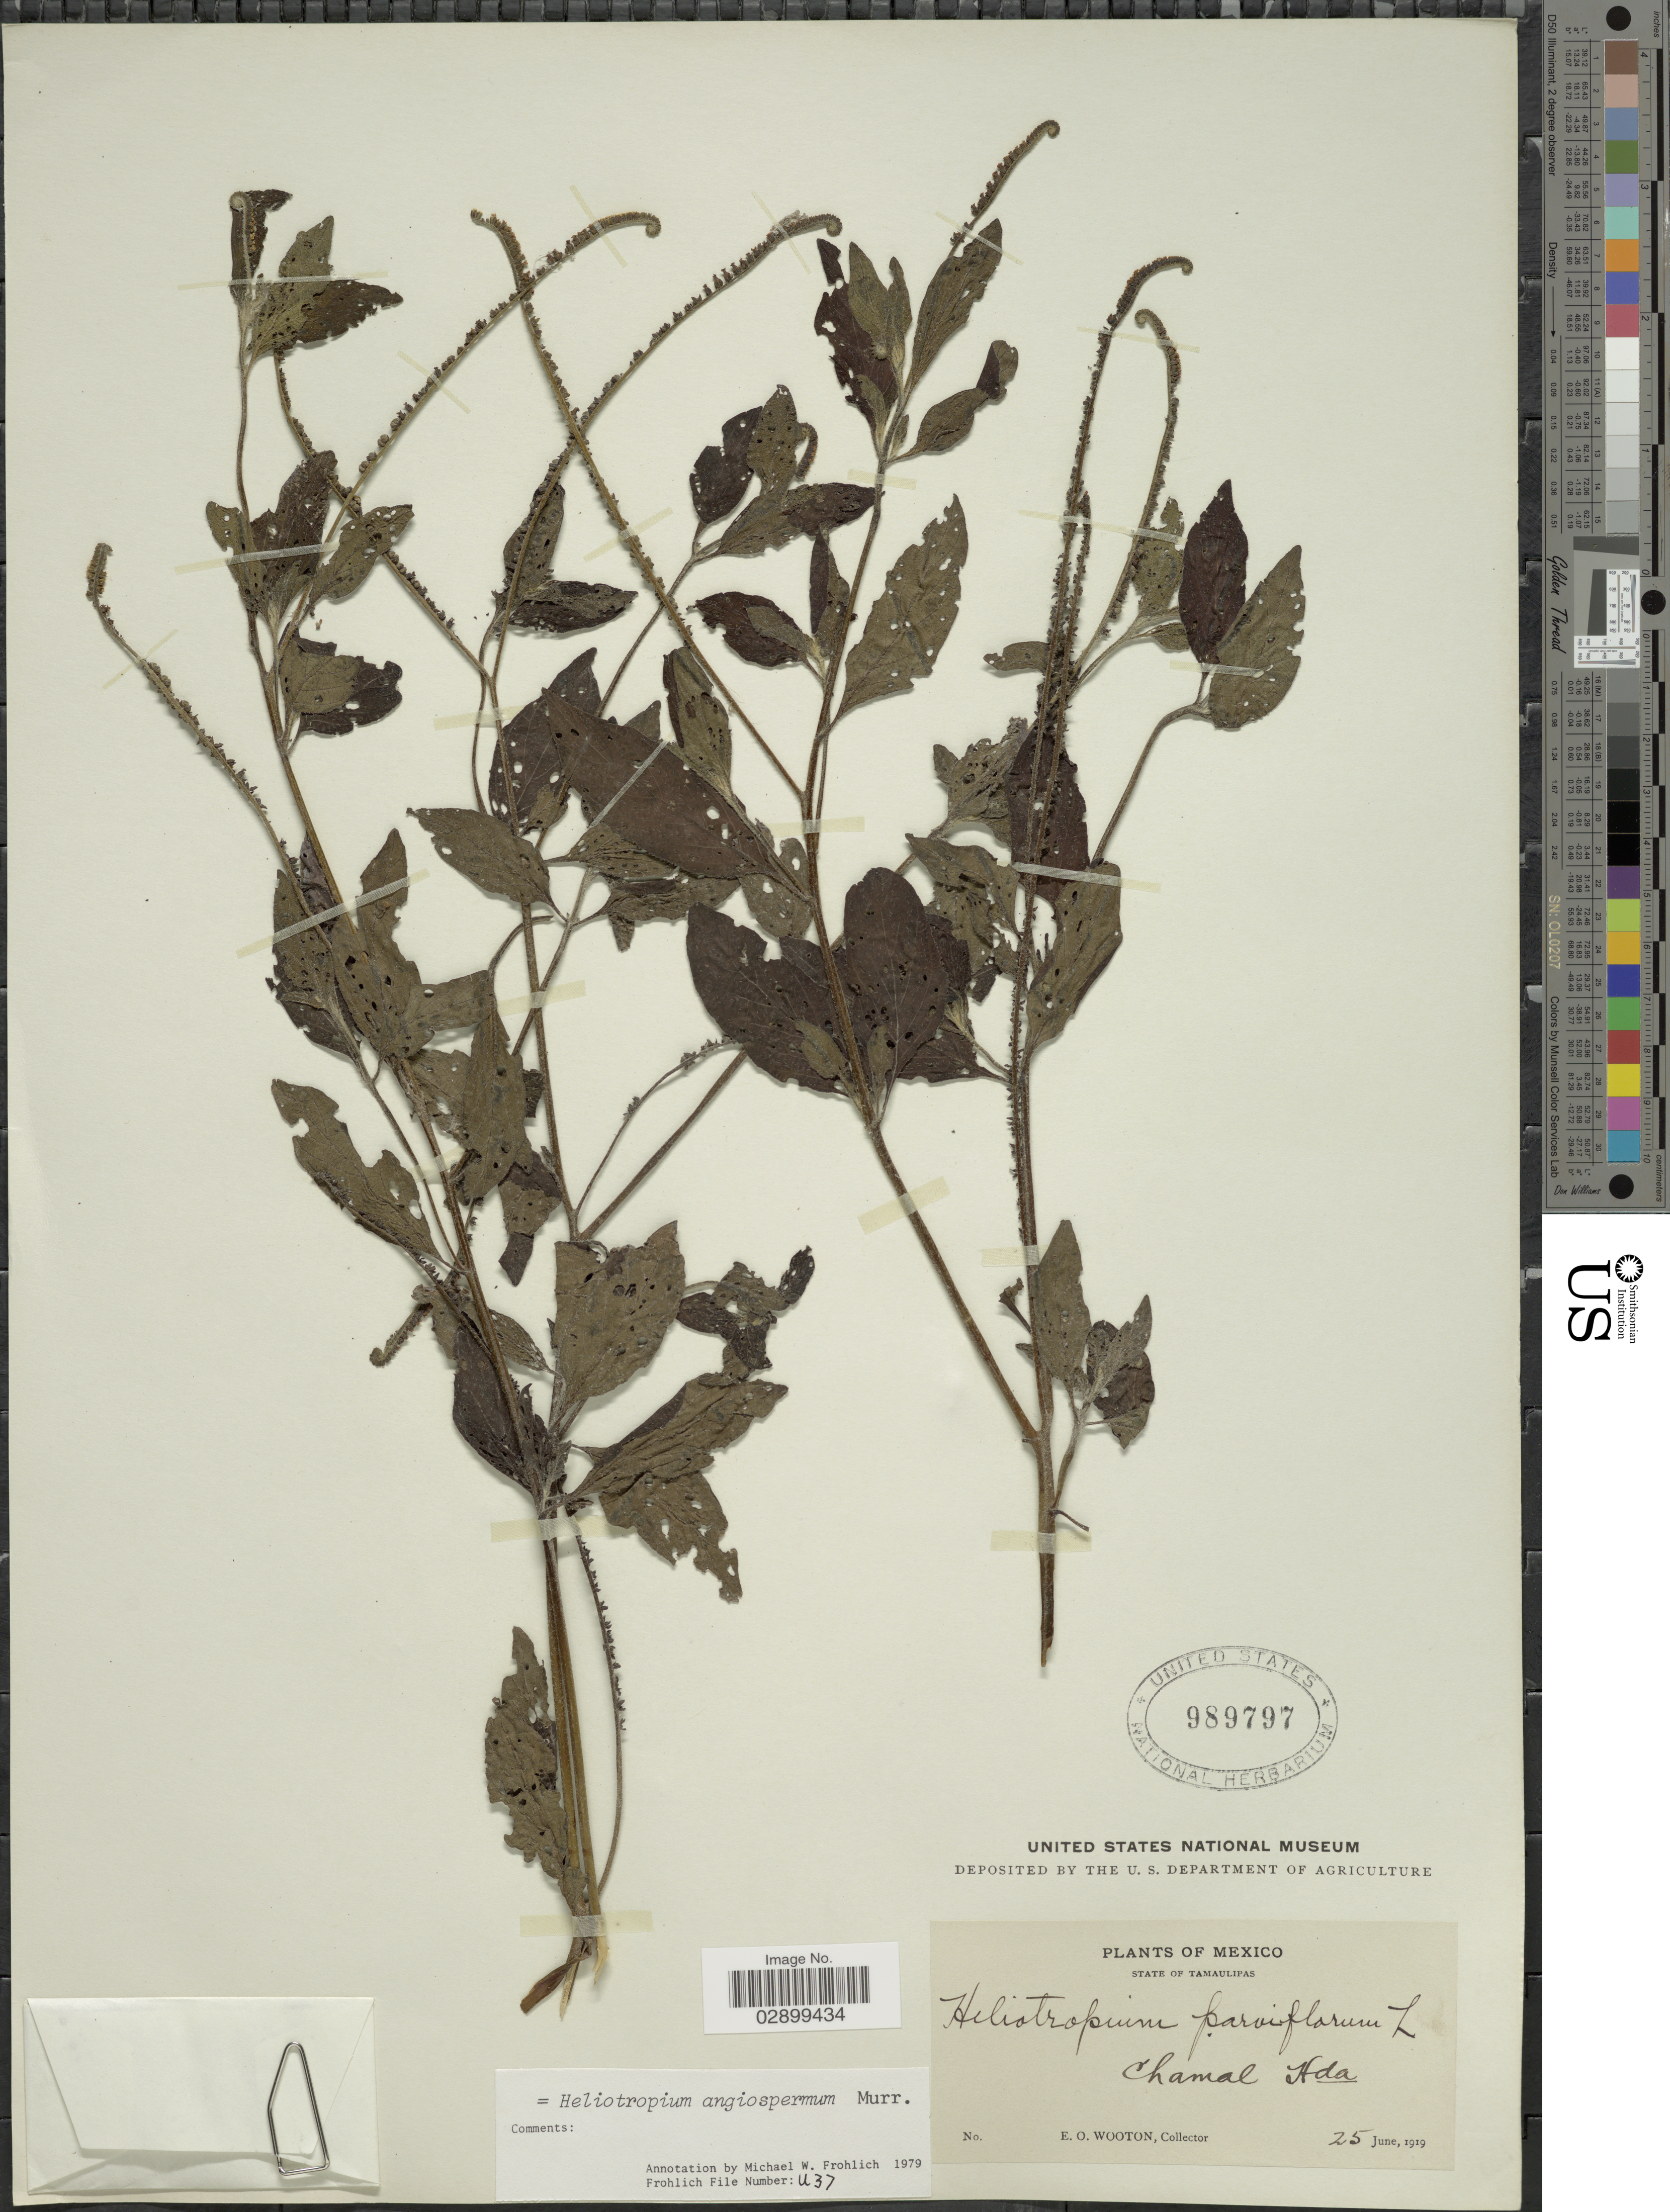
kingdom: Plantae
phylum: Tracheophyta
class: Magnoliopsida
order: Boraginales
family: Heliotropiaceae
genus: Heliotropium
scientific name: Heliotropium angiospermum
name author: Murray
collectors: E. O. Wooton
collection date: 1919-06-25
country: Mexico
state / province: Tamaulipas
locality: State of Tamaulipas. Chamal Hda.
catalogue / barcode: US 989797